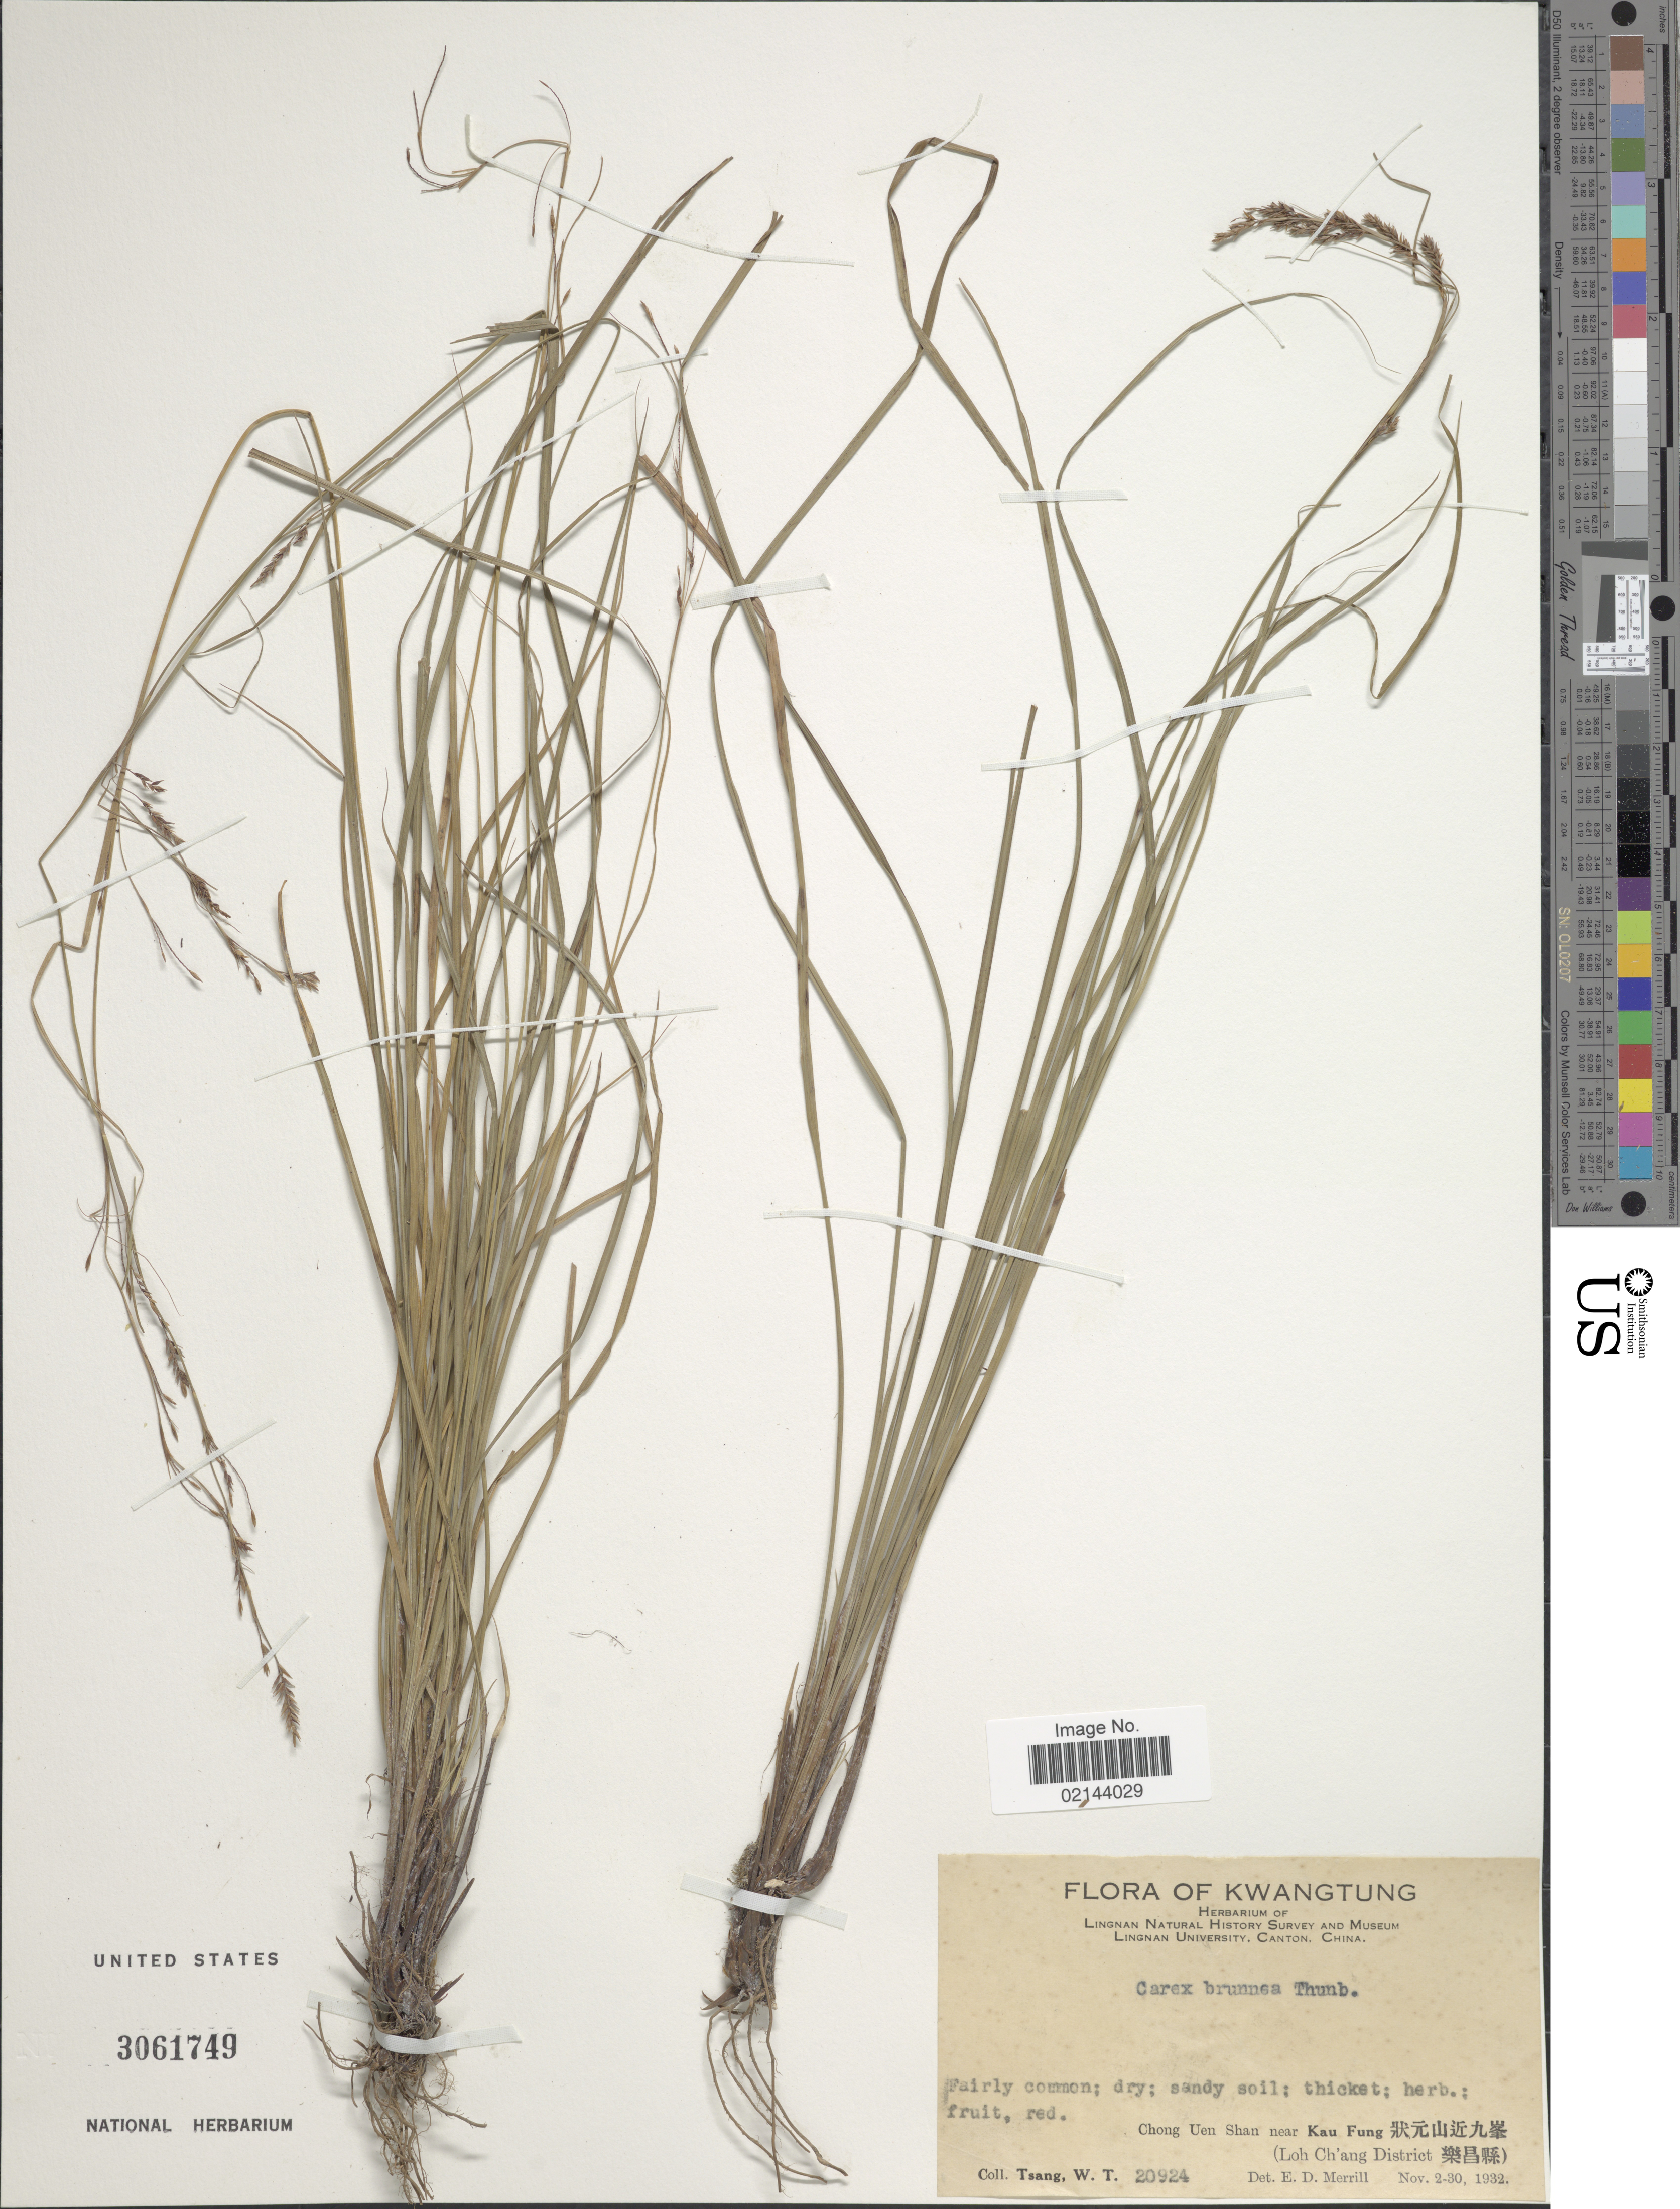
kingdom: Plantae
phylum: Tracheophyta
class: Liliopsida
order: Poales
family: Cyperaceae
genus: Carex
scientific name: Carex brunnea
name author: Thunb.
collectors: W. T. Tsang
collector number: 20924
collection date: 1932-11-02/1932-11-30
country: China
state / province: Guangdong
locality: Kwangtung, Chong Uen Shan near Kau Fung (Loh Ch'ang District)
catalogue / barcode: US 3061749